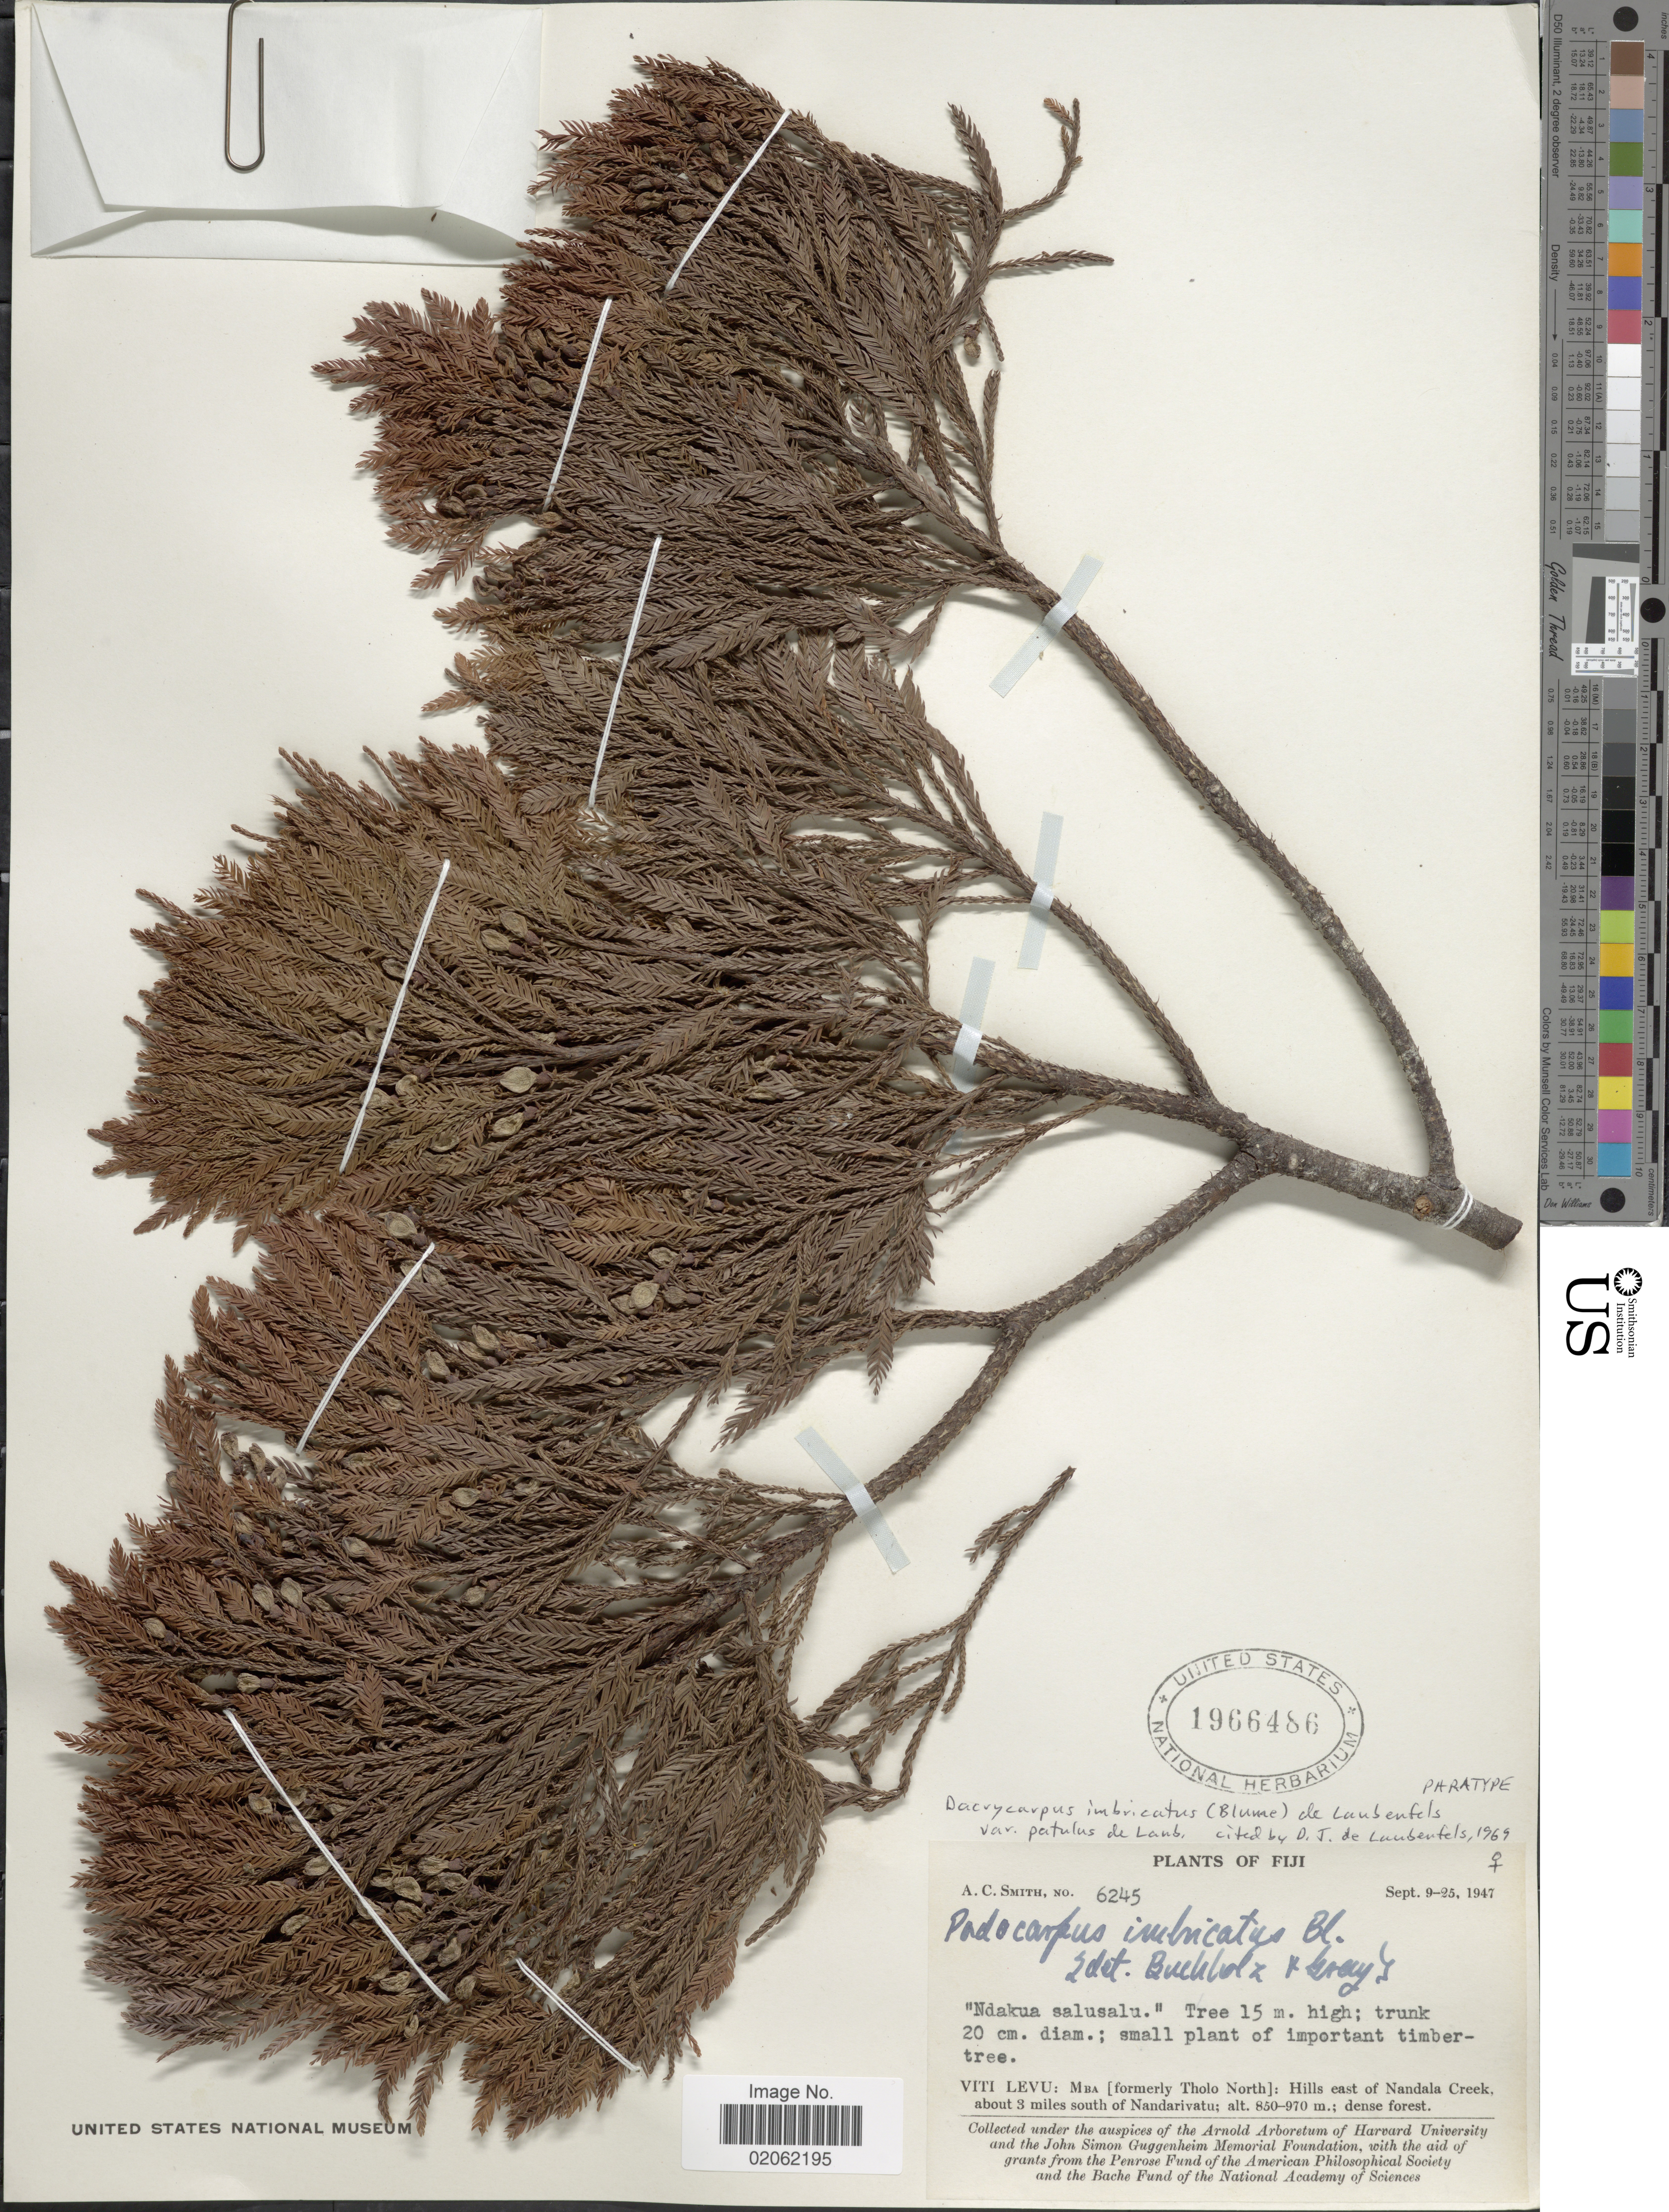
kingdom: Plantae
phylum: Tracheophyta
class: Pinopsida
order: Pinales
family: Podocarpaceae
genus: Dacrycarpus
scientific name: Dacrycarpus imbricatus var. curvulus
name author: (Miq.) de Laub.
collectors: A. C. Smith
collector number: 6245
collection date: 1947-09-09/1947-09-25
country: Fiji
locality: Viti Levu: Mba [formerly Tholo North]: Hills east of Nandala Creek, about 3 miles south of Nandarivatu; dense forest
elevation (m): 850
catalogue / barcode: US 1966486